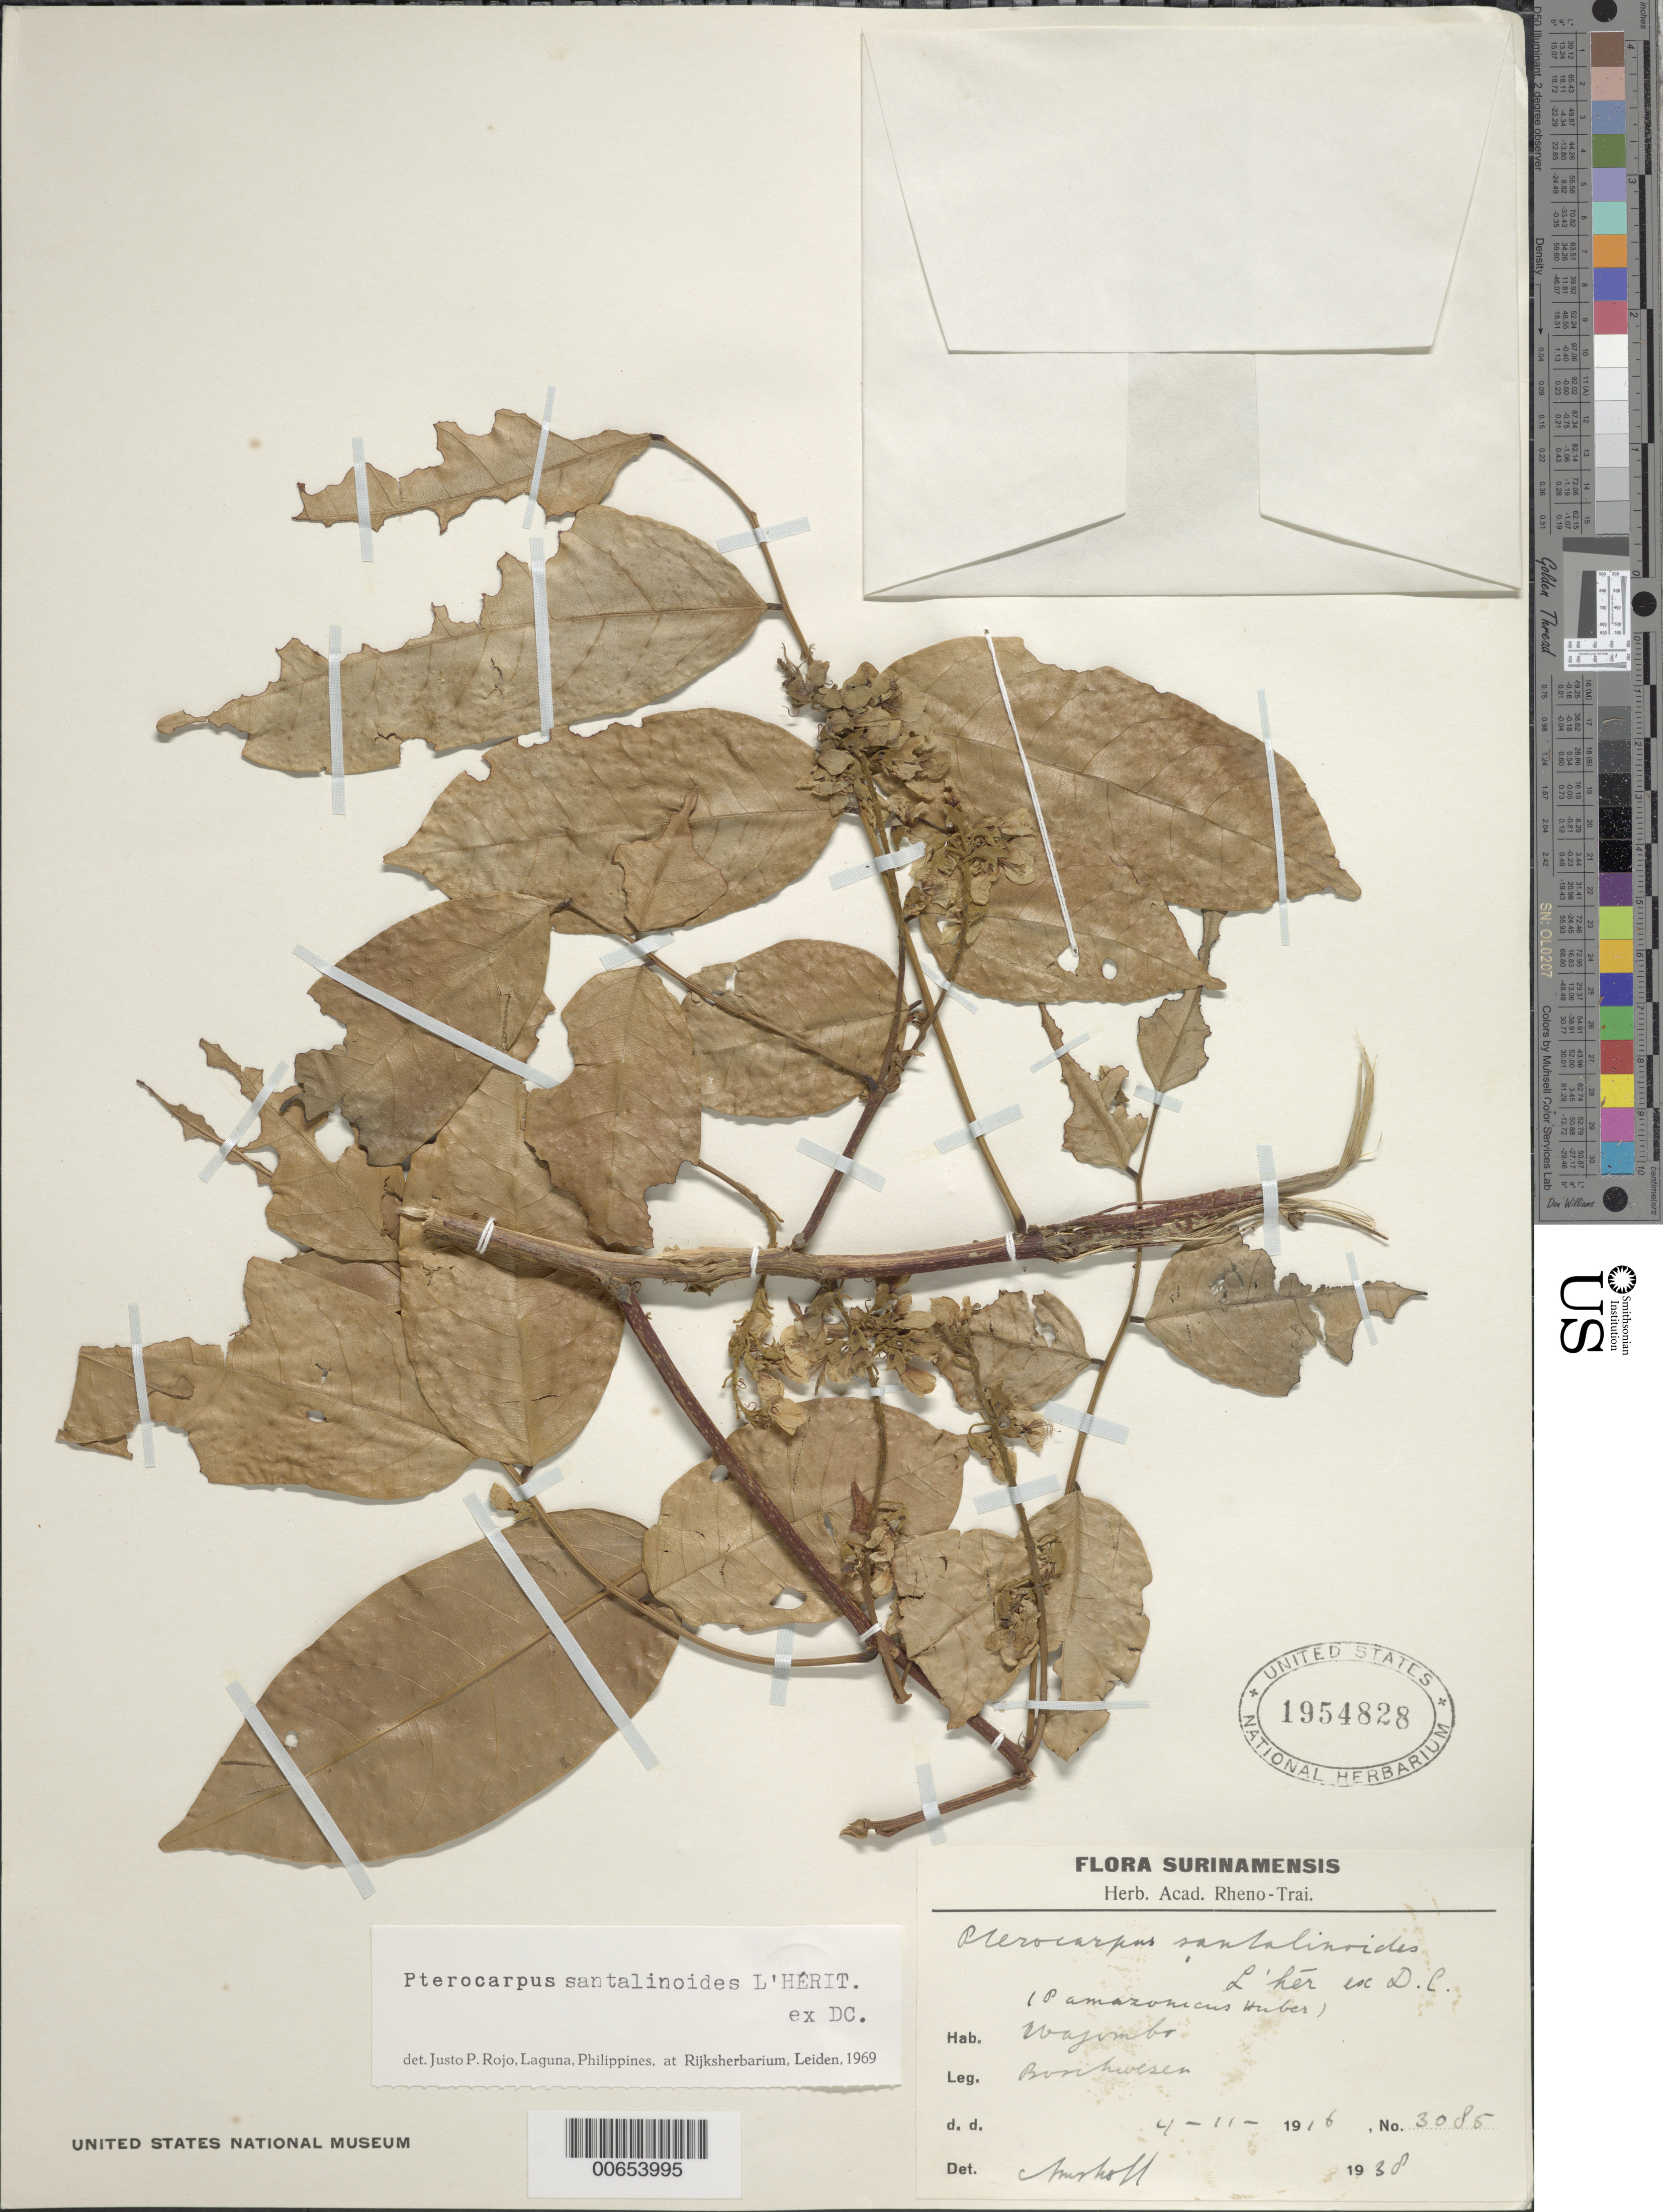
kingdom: Plantae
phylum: Tracheophyta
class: Magnoliopsida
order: Fabales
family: Fabaceae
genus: Pterocarpus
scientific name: Pterocarpus santalinoides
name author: L'Hér. ex DC.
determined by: Rojo, Justo P., (L), Nationaal Herbarium Nederland, Leiden University branch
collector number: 3085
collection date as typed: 4-Nov-16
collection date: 1916-11-04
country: Suriname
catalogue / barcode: US 1954828